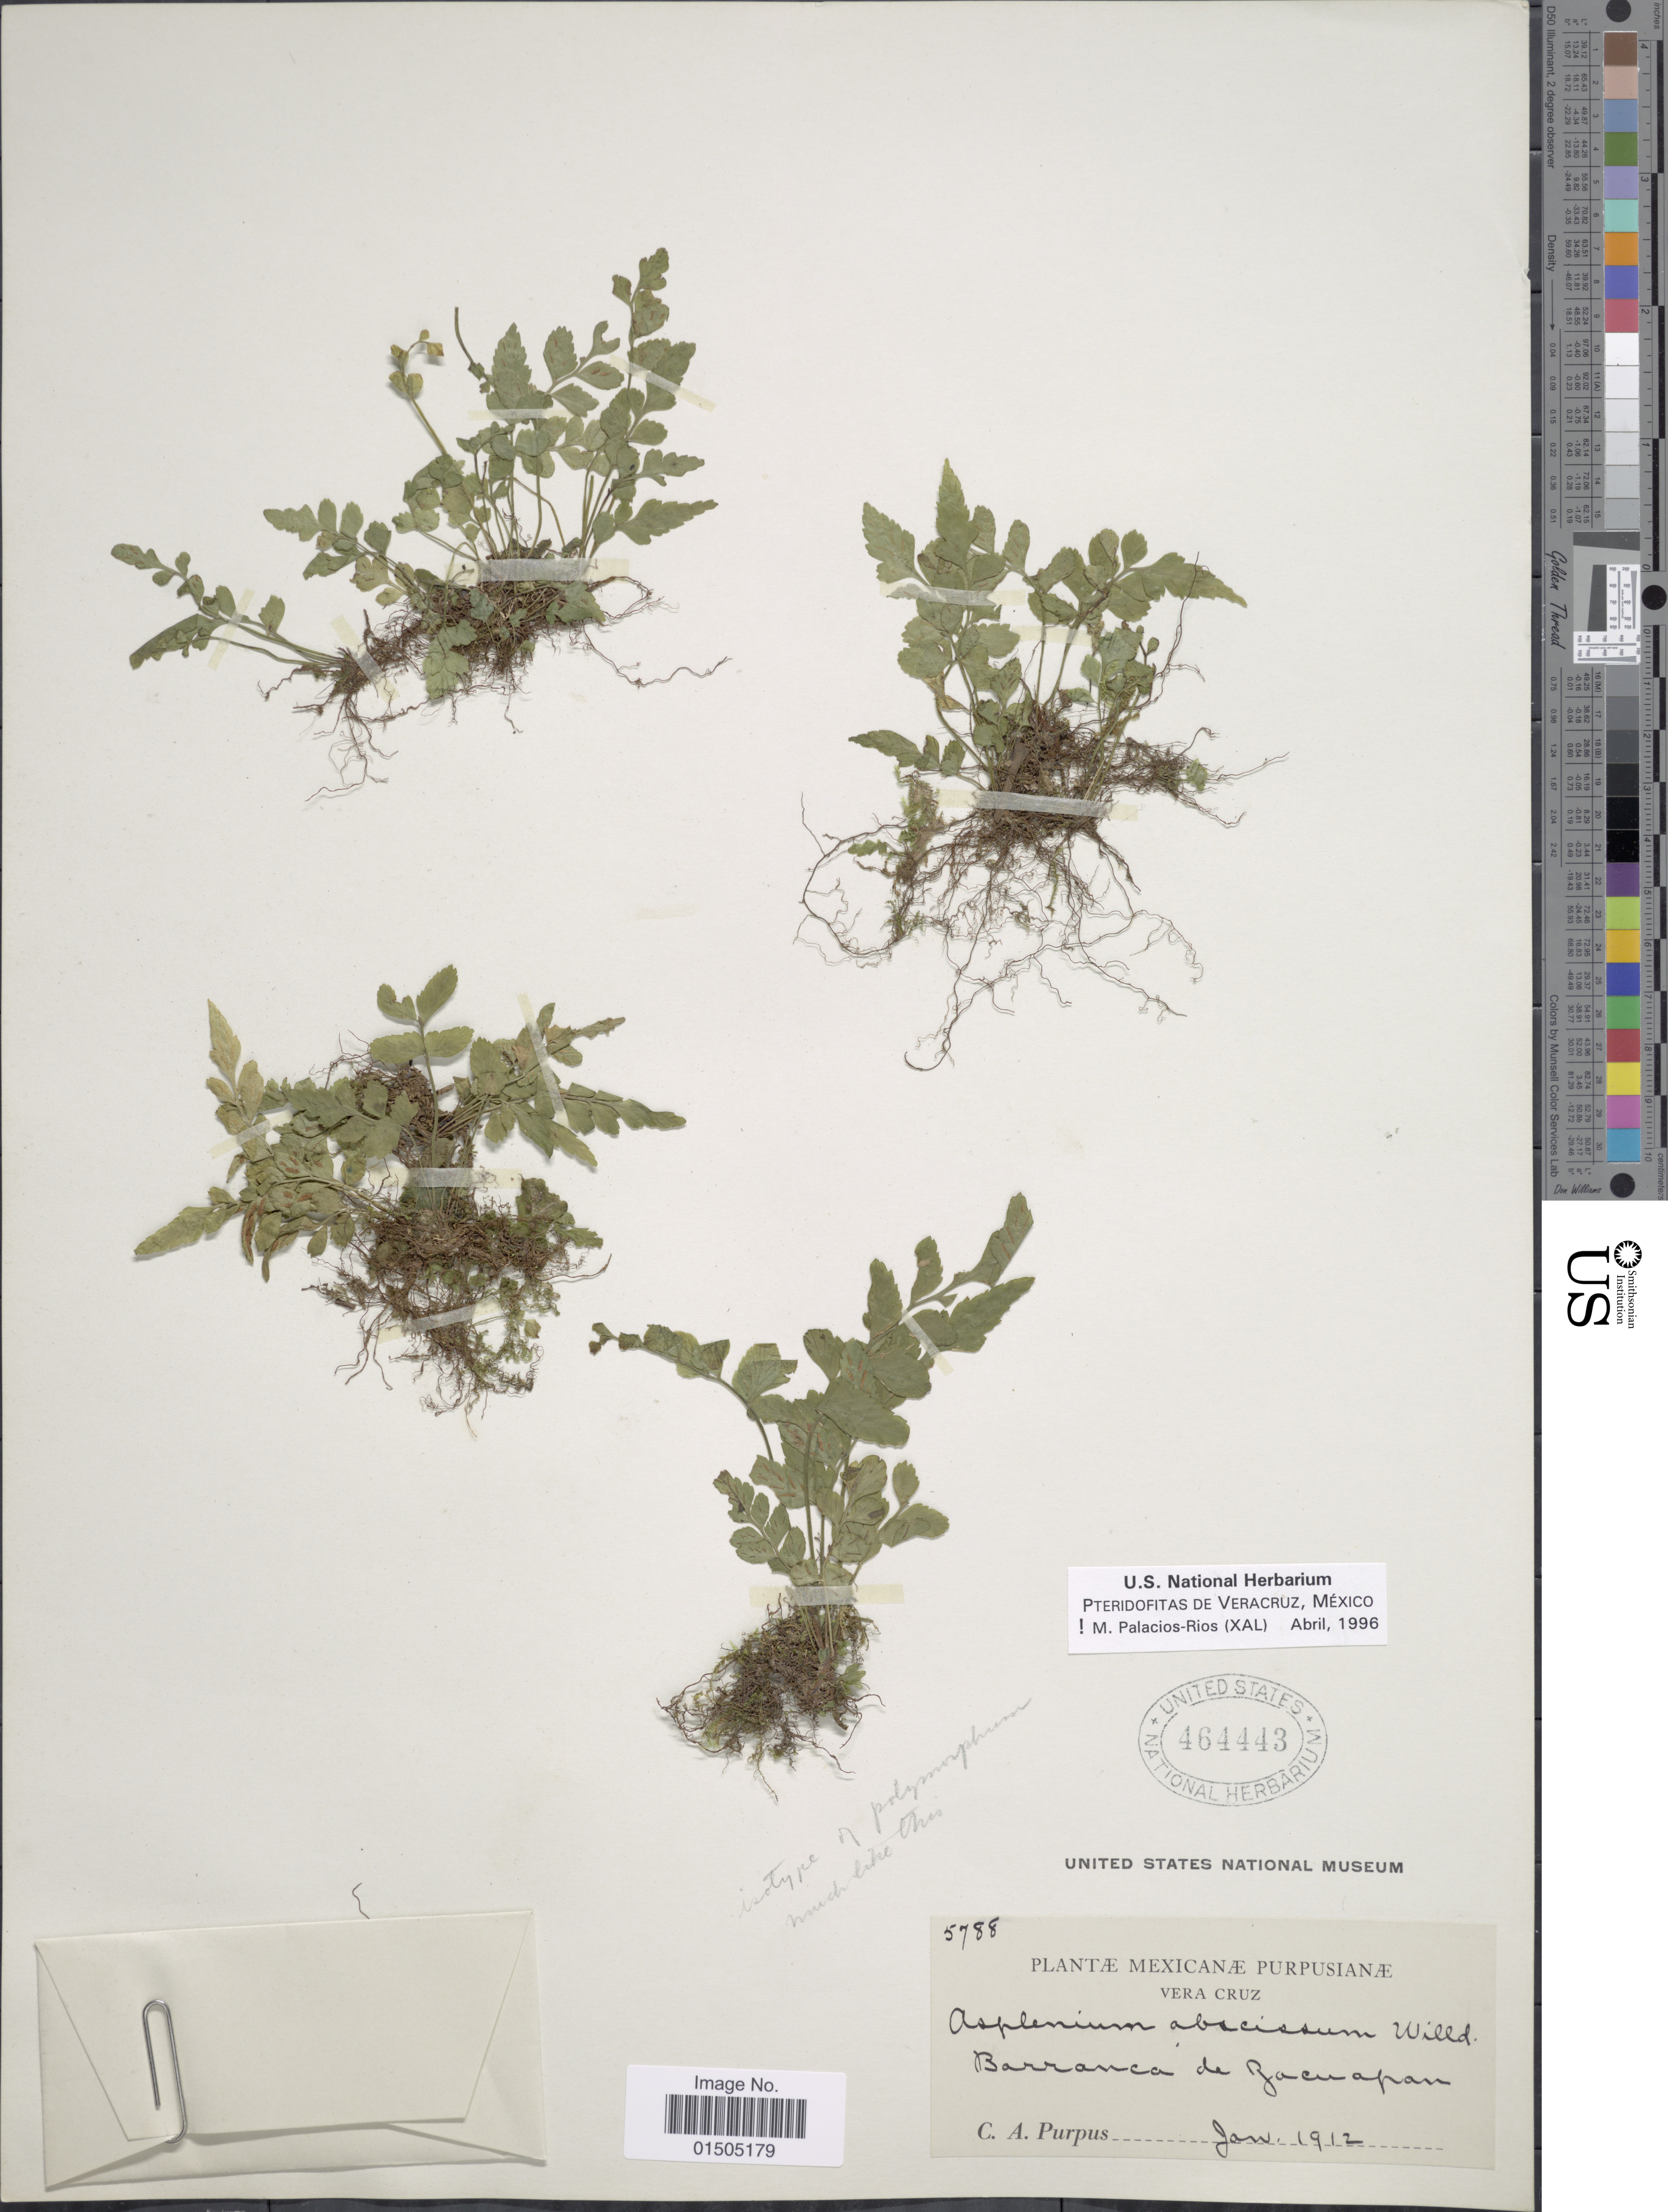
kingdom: Plantae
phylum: Tracheophyta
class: Polypodiopsida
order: Polypodiales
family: Aspleniaceae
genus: Asplenium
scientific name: Asplenium abscissum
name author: Willd.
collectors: C. A. Purpus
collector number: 5788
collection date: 1912-01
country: Mexico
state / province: Veracruz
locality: Barranca de Zacuapan.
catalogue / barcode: US 464443